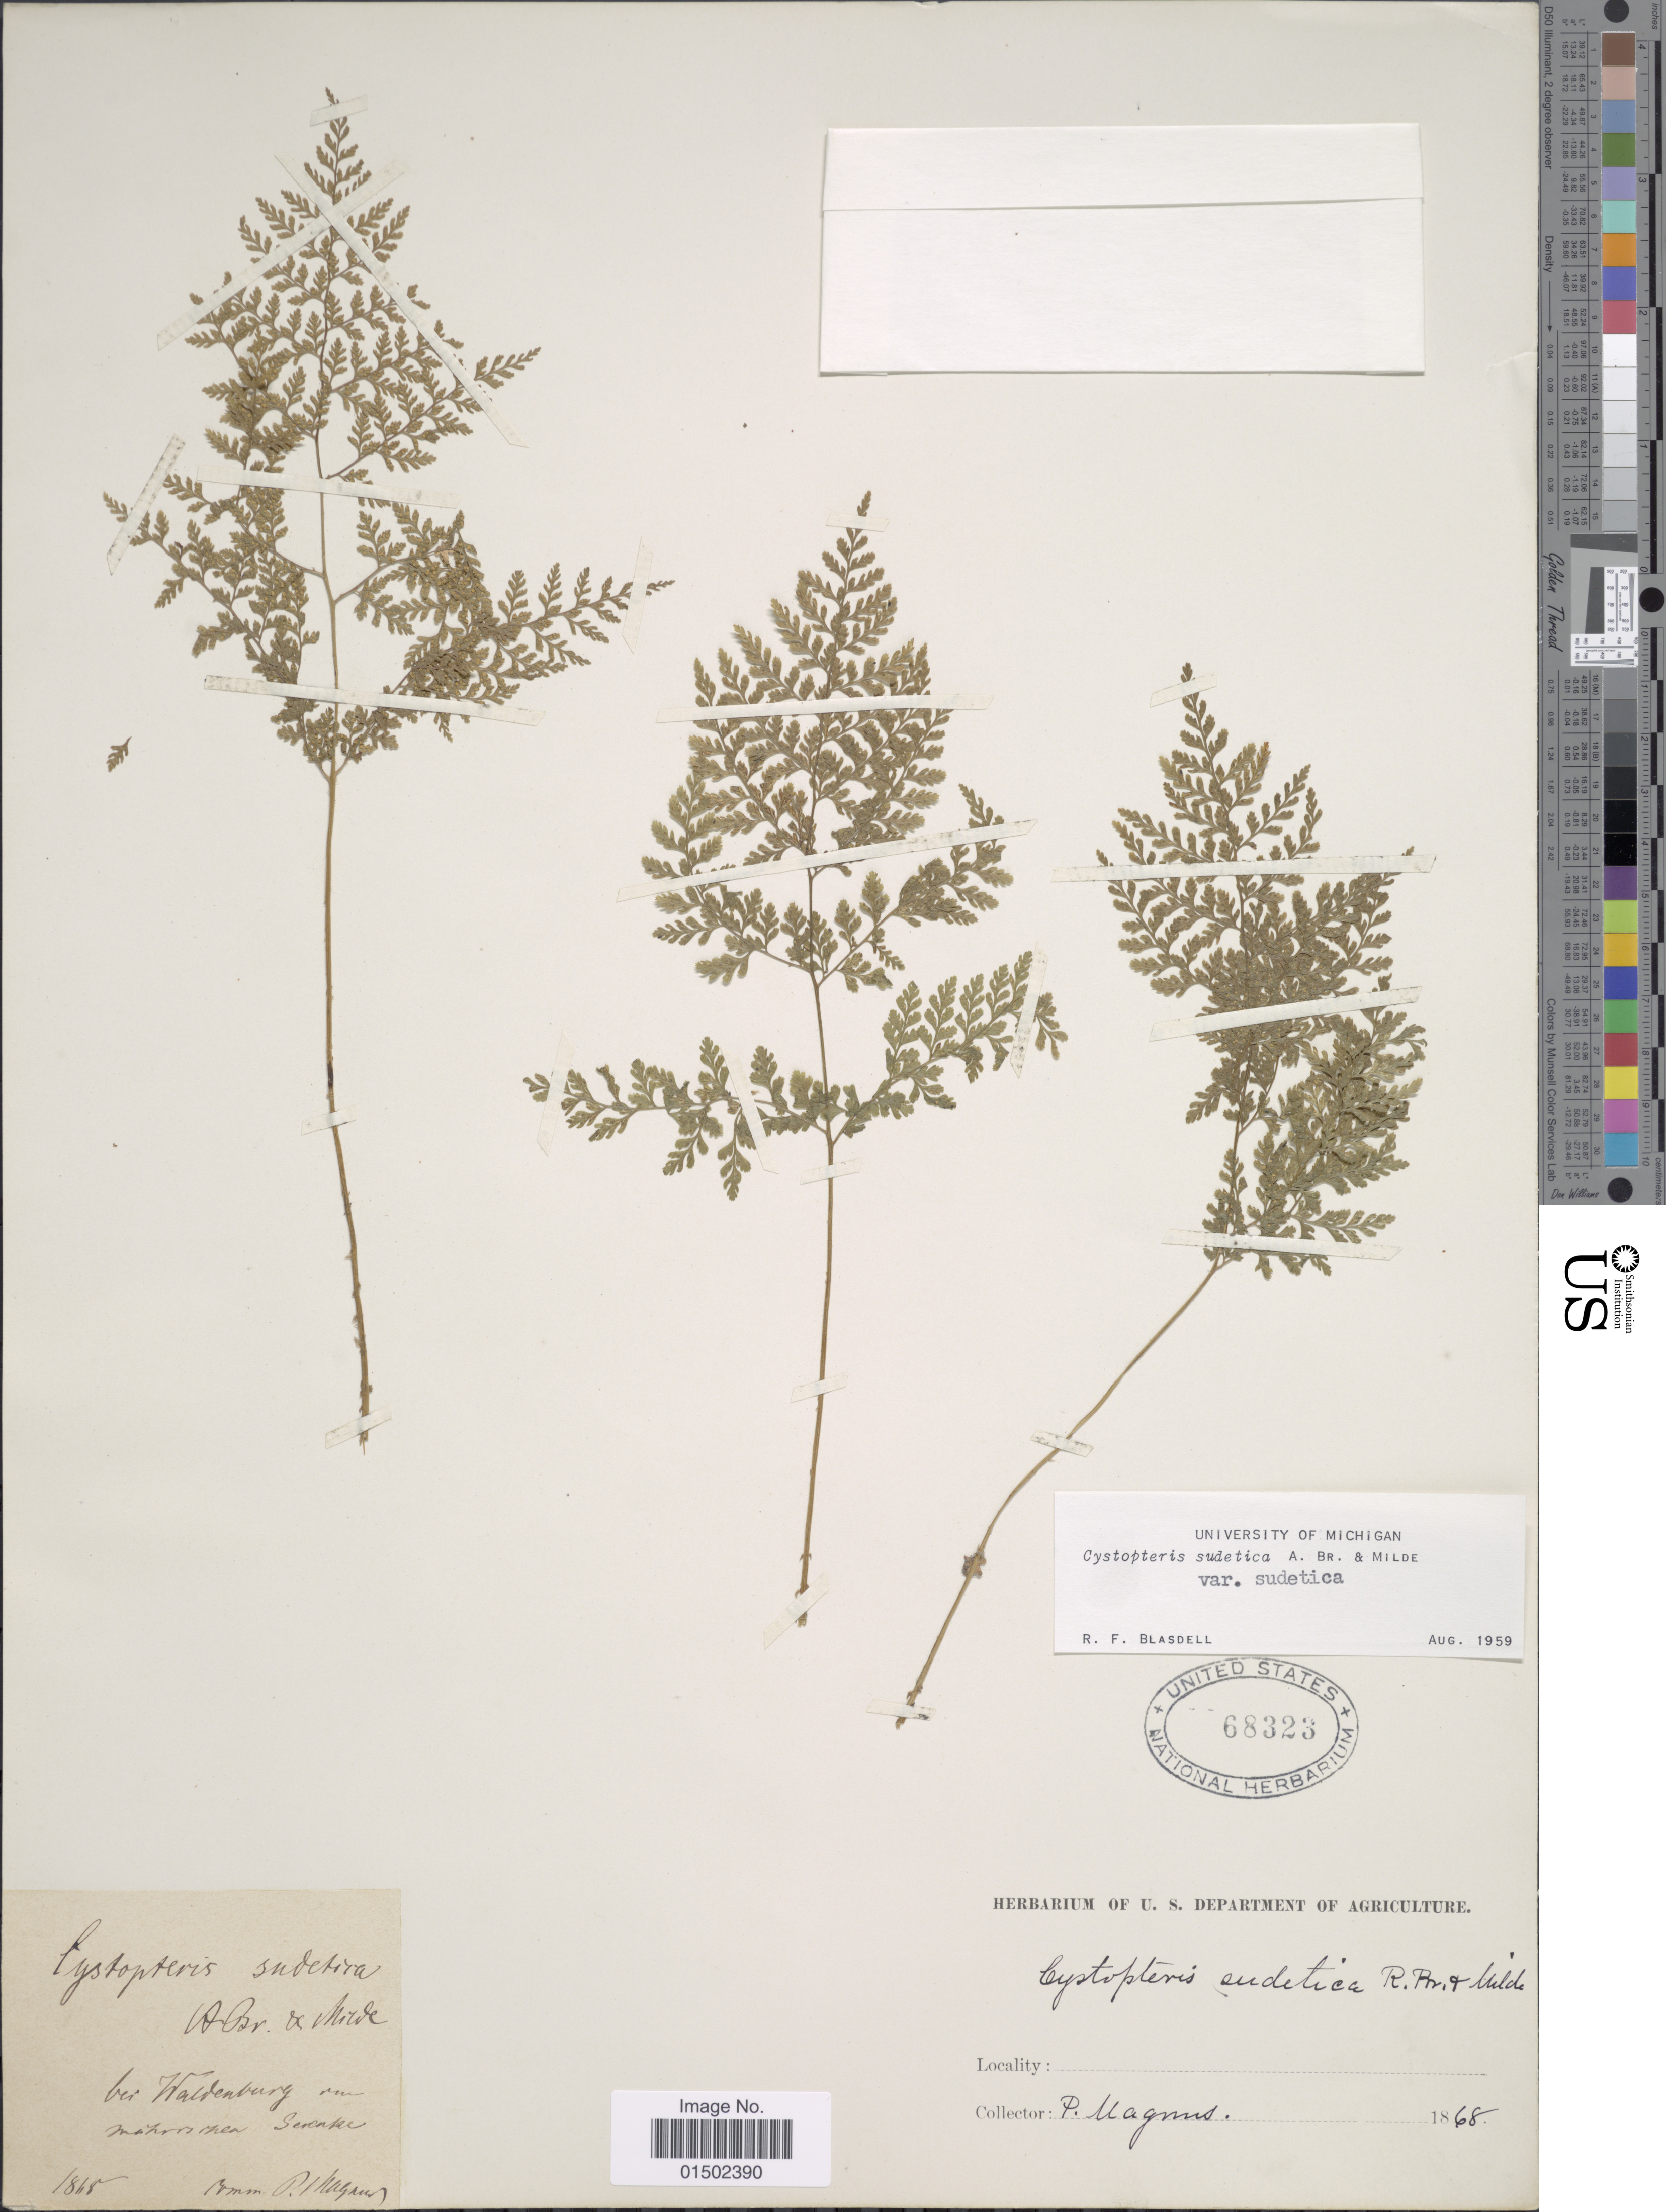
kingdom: Plantae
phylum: Tracheophyta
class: Polypodiopsida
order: Polypodiales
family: Cystopteridaceae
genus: Cystopteris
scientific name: Cystopteris sudetica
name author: A. Braun & Milde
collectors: P. W. Magnus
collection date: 1868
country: Germany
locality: Cer Waldenburg au munrrizen Serenke [interpreted]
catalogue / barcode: US 68323